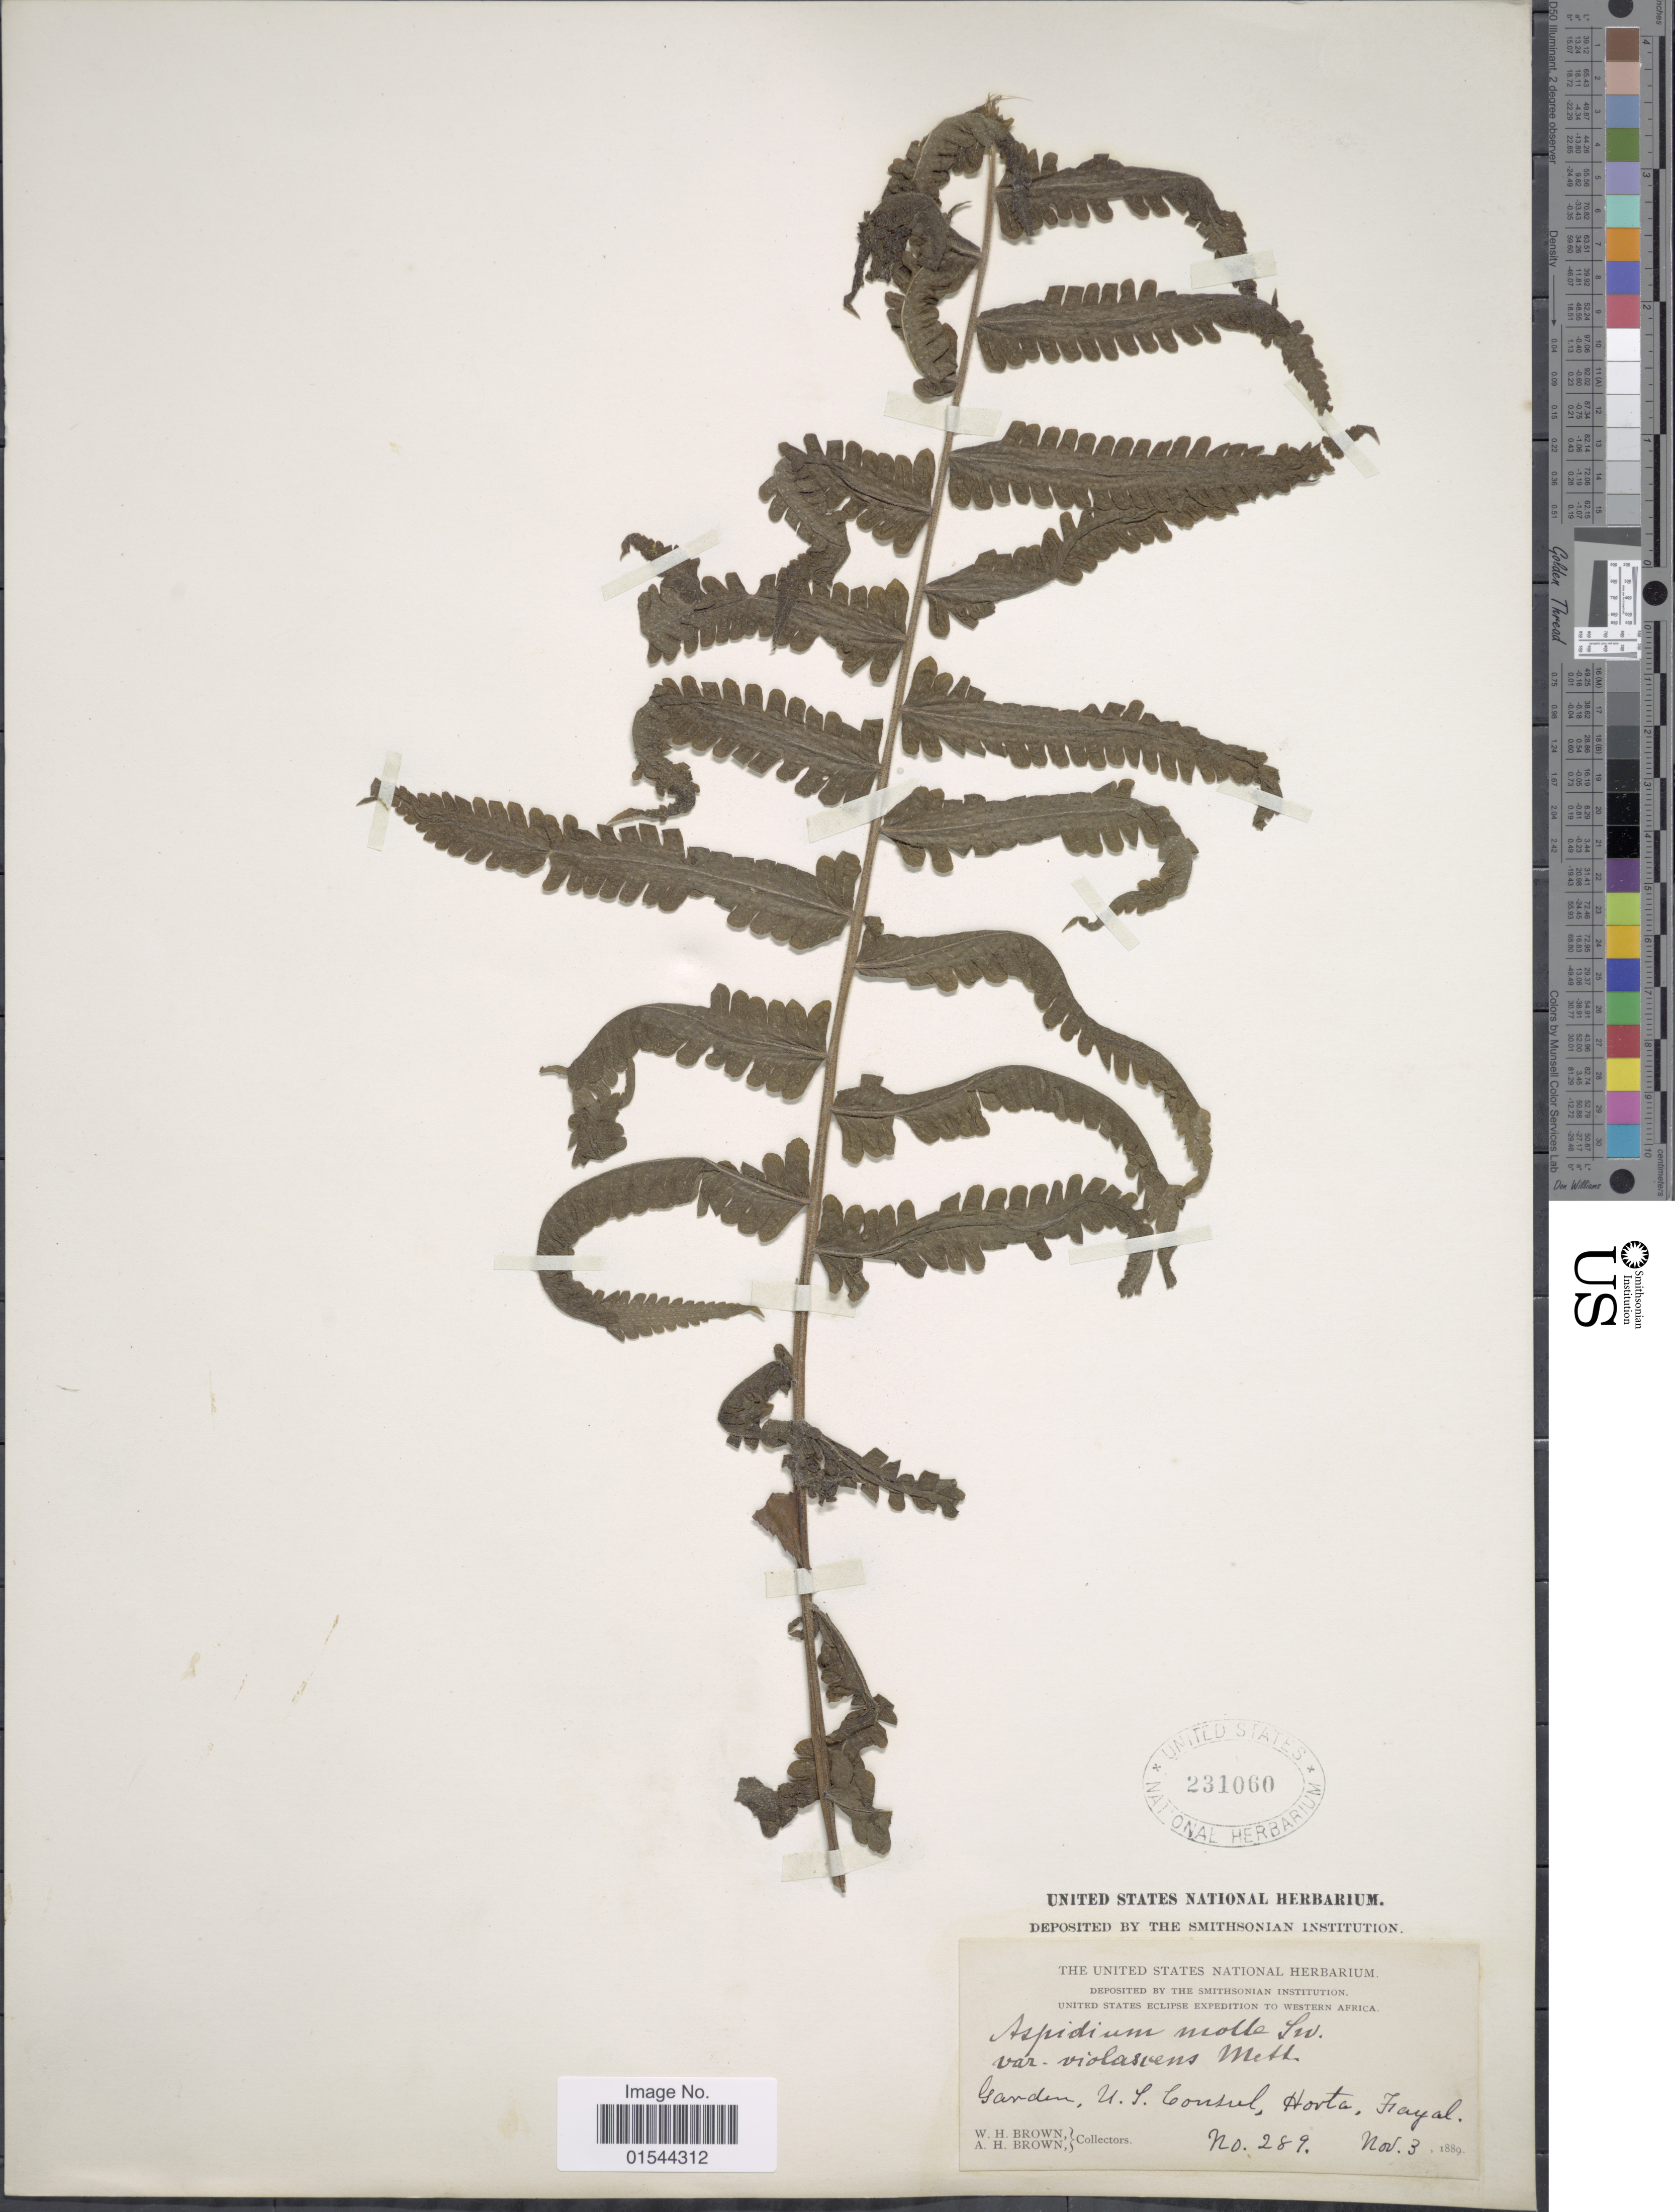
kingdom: Plantae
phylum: Tracheophyta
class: Polypodiopsida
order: Polypodiales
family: Thelypteridaceae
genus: Christella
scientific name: Christella dentata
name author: (Forssk.) Brownsey & Jermy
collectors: W. H. Brown & A. H. Brown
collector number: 289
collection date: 1889-11-03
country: Portugal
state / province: Azores (Aut. Reg.)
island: Faial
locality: Garden, U.S. Consul, Horta, Fayal [interpreted]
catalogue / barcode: US 231060